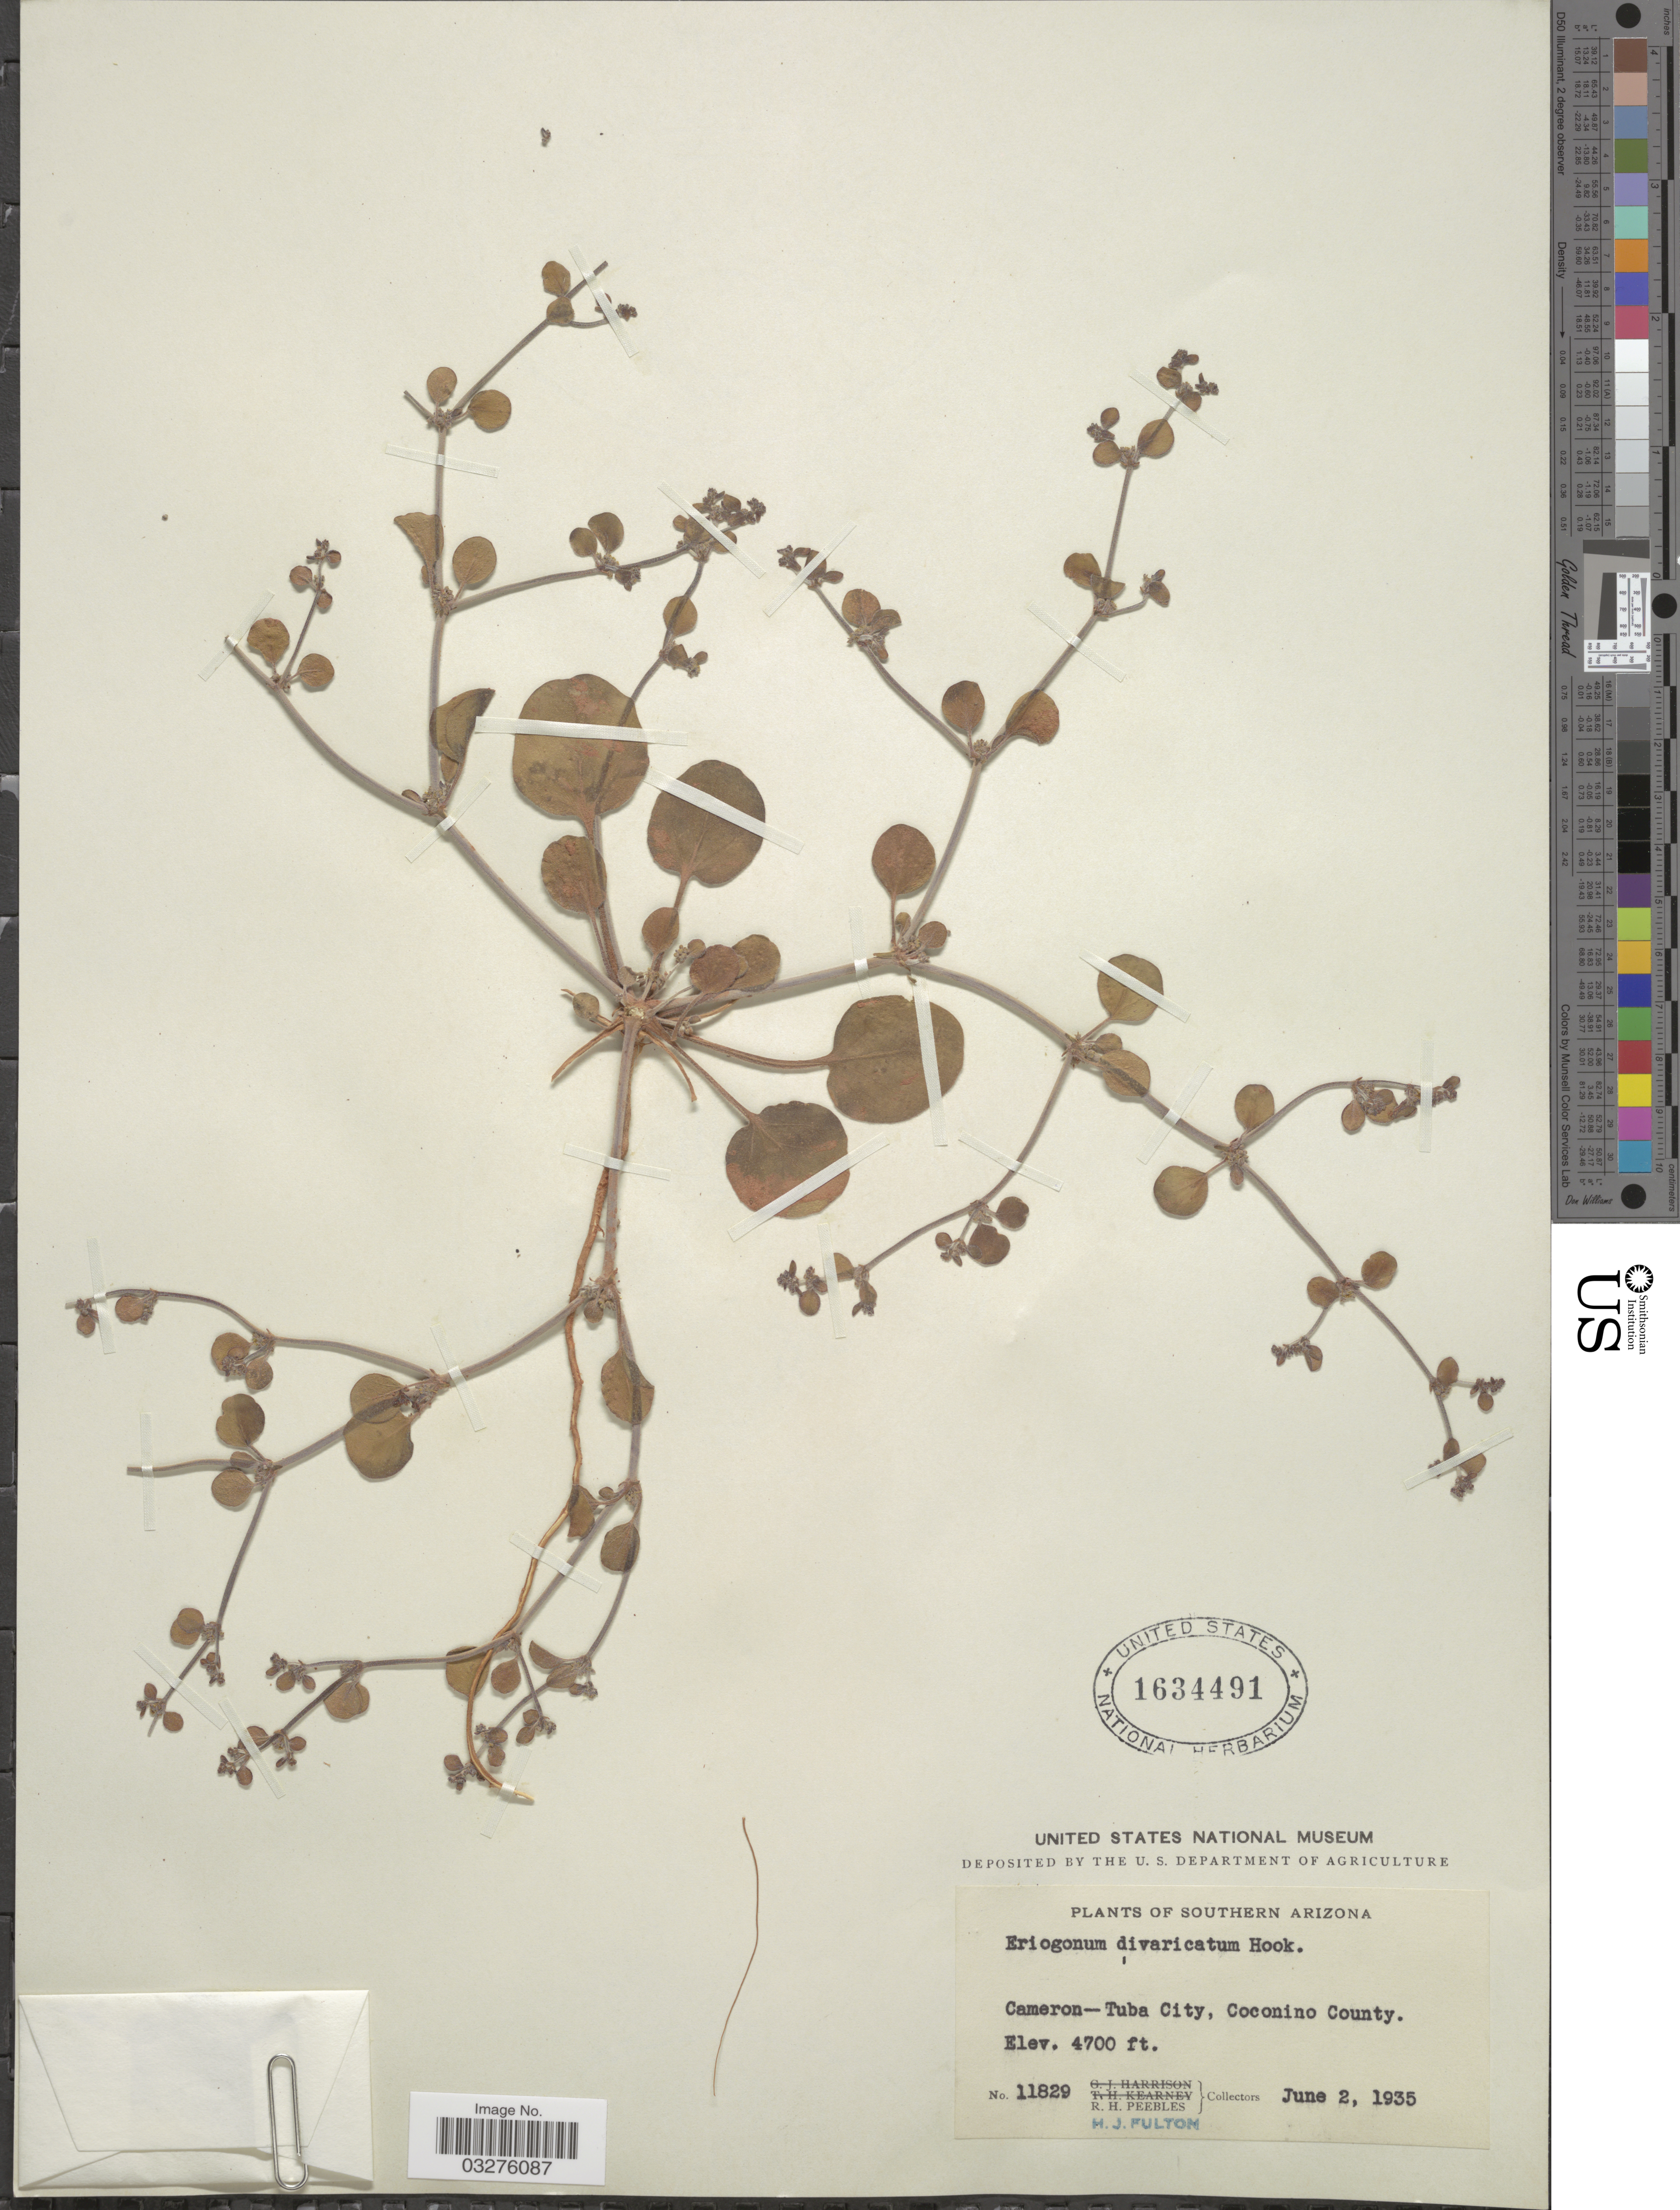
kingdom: Plantae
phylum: Tracheophyta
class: Magnoliopsida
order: Caryophyllales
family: Polygonaceae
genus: Eriogonum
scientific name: Eriogonum divaricatum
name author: Hook.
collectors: R. H. Peebles & H. Fulton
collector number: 11829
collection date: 1935-06-02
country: United States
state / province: Arizona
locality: Southern Arizona. Cameron-Tuba City, Coconino County.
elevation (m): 1433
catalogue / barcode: US 1634491